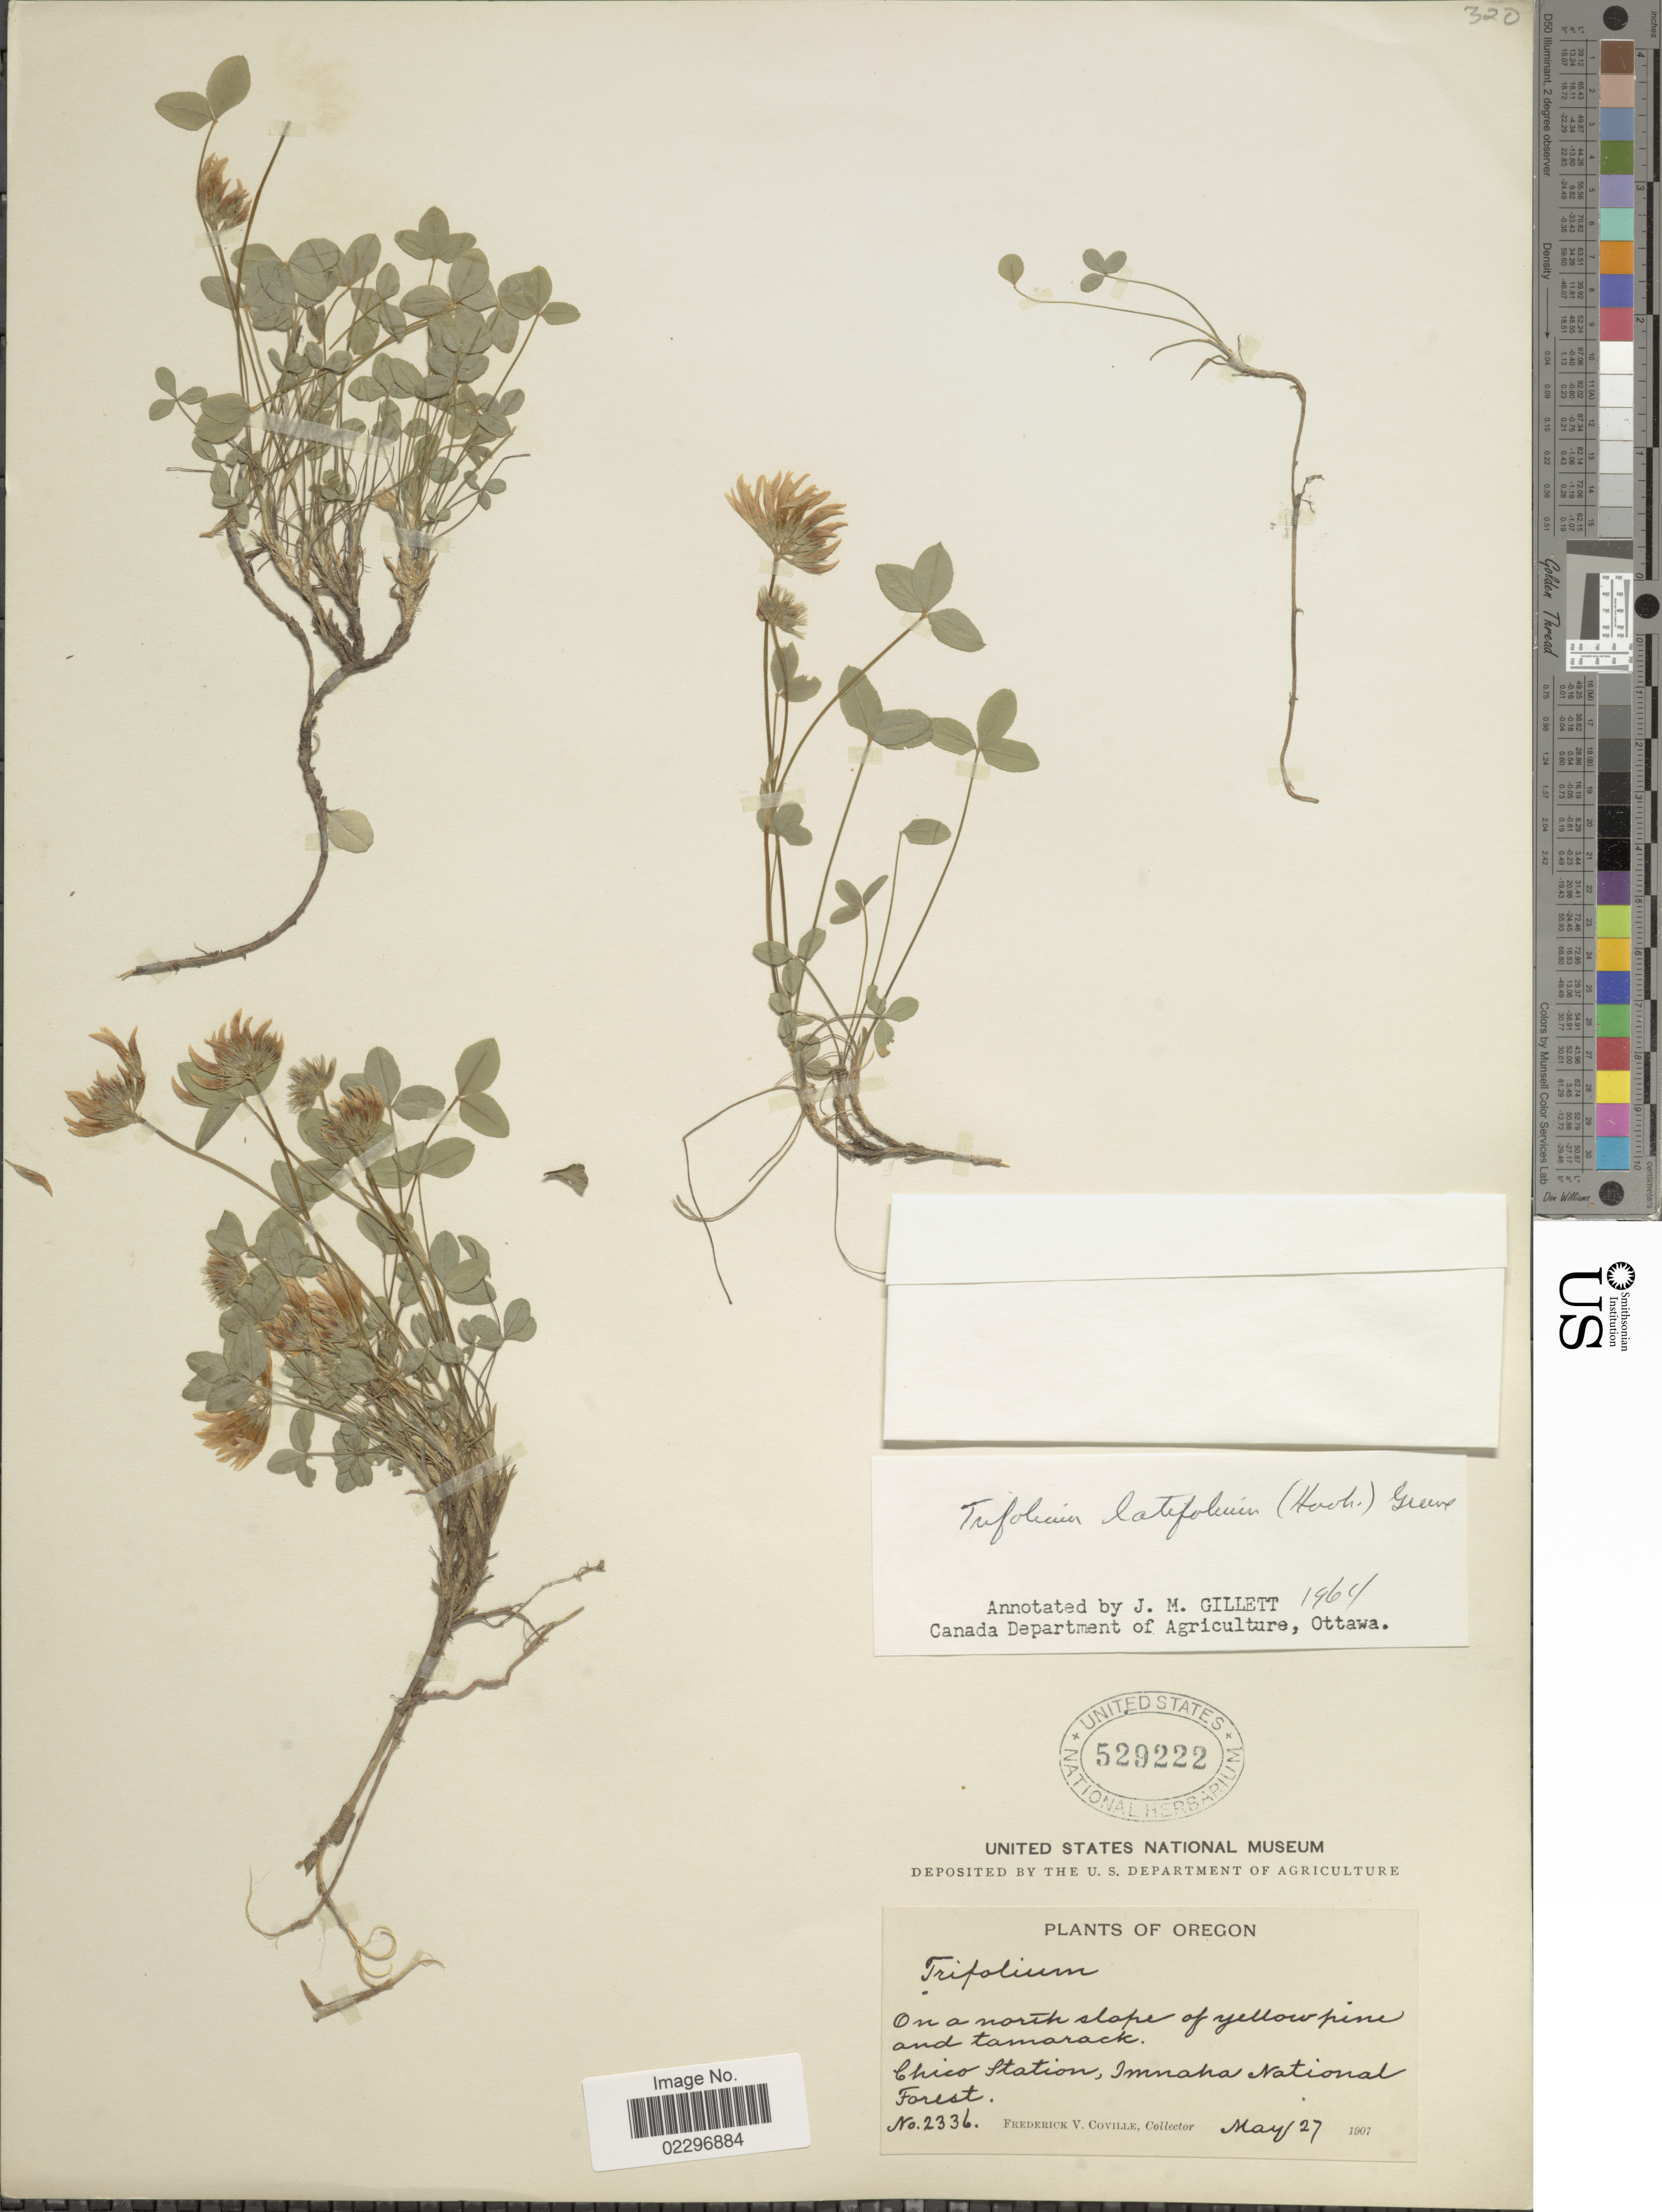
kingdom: Plantae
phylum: Tracheophyta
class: Magnoliopsida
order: Fabales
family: Fabaceae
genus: Trifolium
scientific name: Trifolium latifolium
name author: (Hook.) Greene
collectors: F. V. Coville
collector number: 2336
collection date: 1907-05-27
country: United States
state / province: Oregon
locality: On a north slope of yellow pine and tamarack, Chico Station, Imnaha National Forest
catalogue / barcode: US 529222